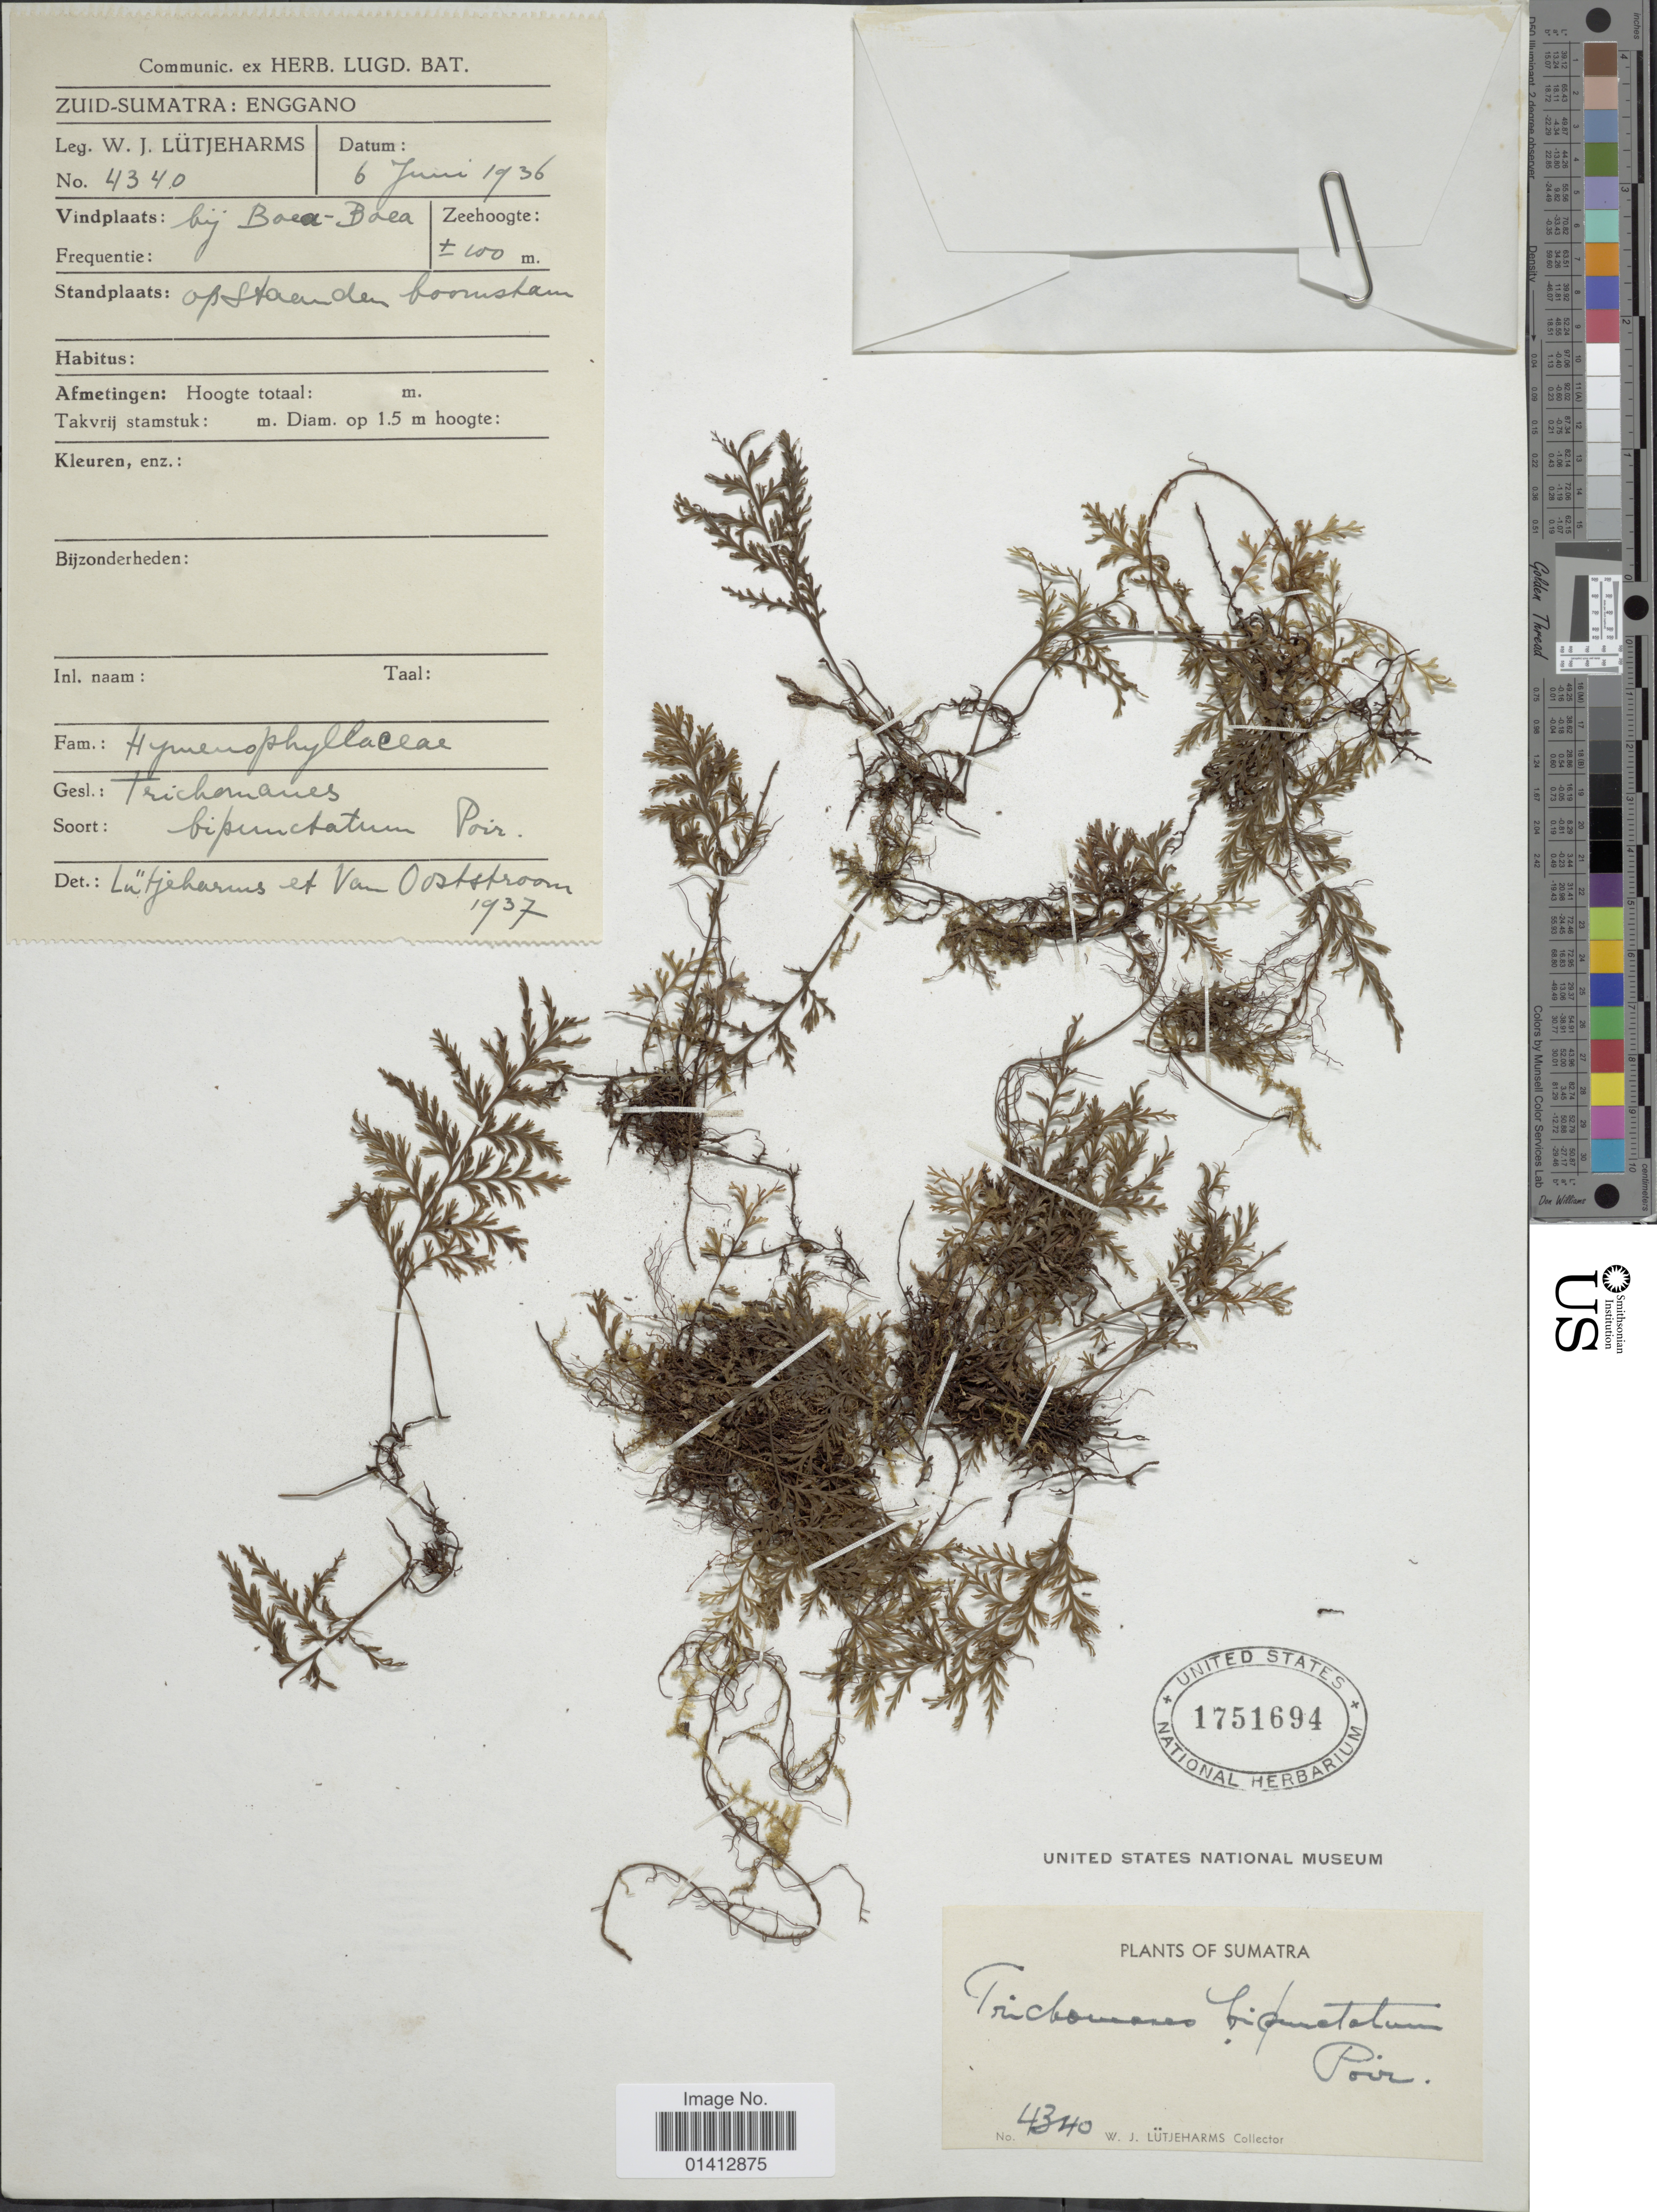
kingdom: Plantae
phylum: Tracheophyta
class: Polypodiopsida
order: Hymenophyllales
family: Hymenophyllaceae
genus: Crepidomanes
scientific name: Crepidomanes bipunctatum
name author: (Poir.) Copel.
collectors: W. Lütjeharms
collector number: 4340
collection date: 1936-06-06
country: Indonesia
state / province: Sumatra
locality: Zuid-Sumatra: Enggano, Bij Boea-Boea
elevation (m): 100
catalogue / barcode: US 1751694